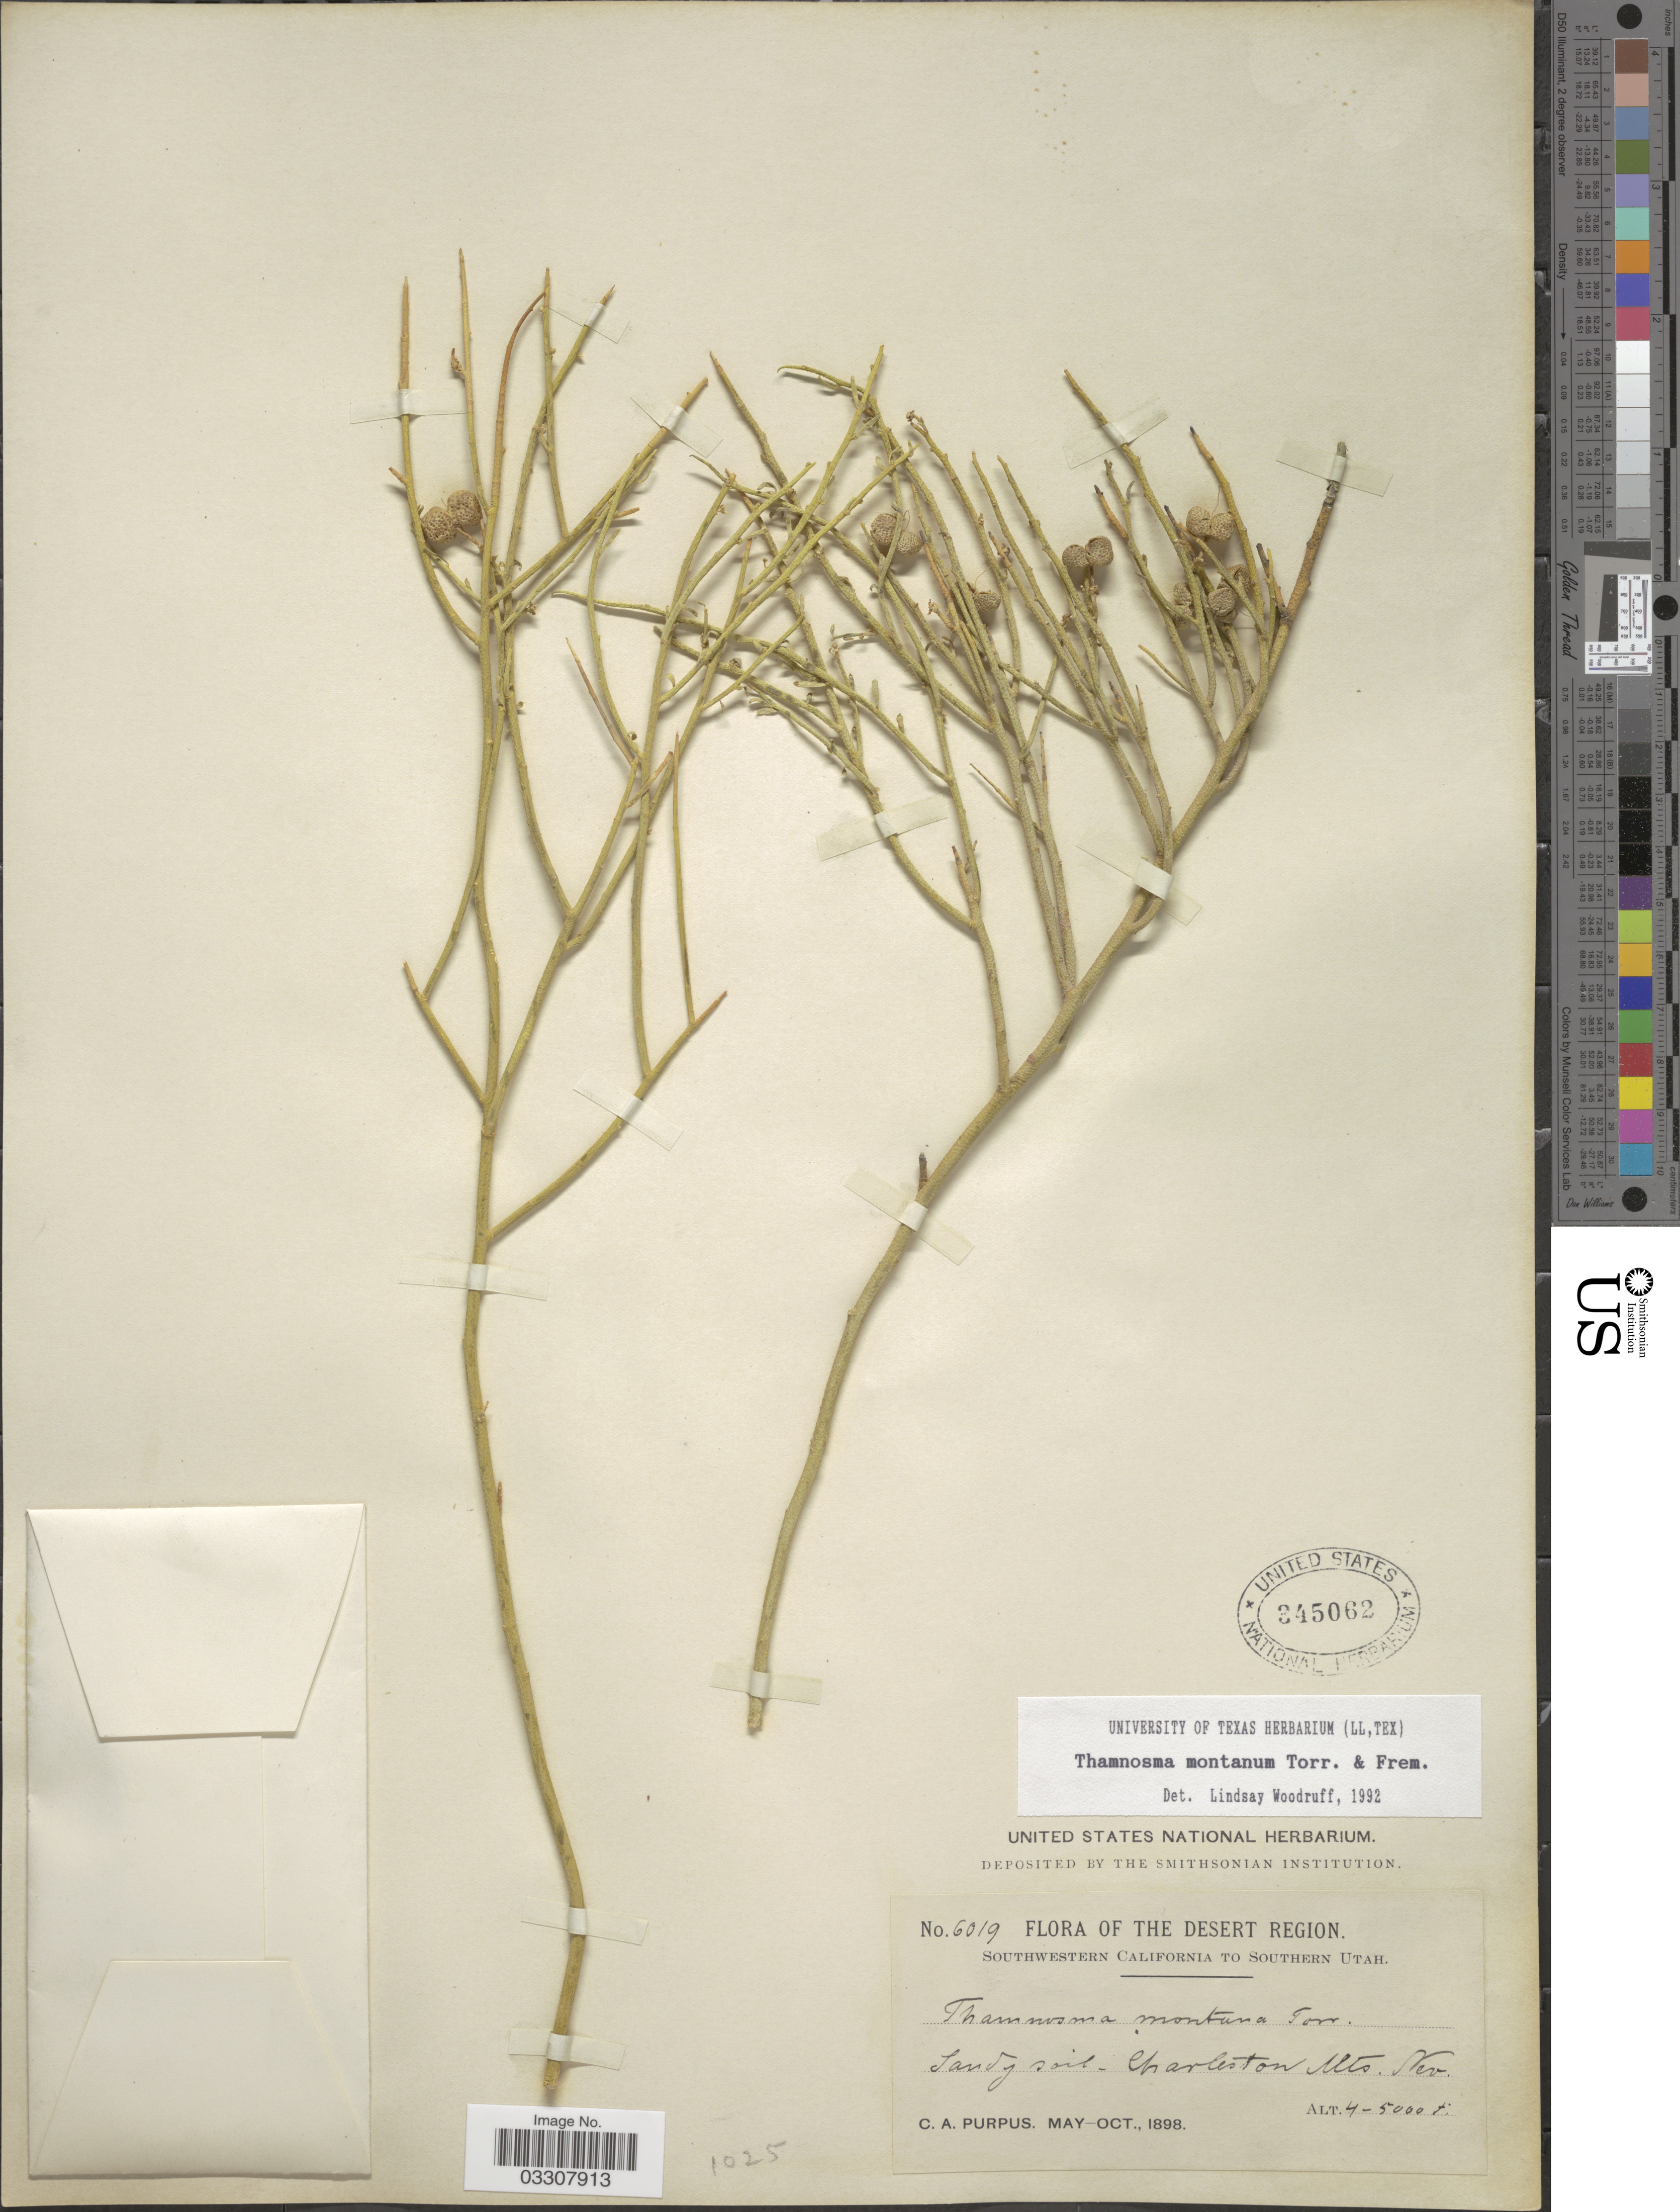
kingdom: Plantae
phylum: Tracheophyta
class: Magnoliopsida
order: Sapindales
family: Rutaceae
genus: Thamnosma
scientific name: Thamnosma montana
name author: Torr. & Frém.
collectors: C. A. Purpus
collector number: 6019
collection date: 1898-05/1898-10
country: United States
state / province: Nevada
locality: The Desert Region. Charleston Mts.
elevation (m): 1219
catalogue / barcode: US 345062